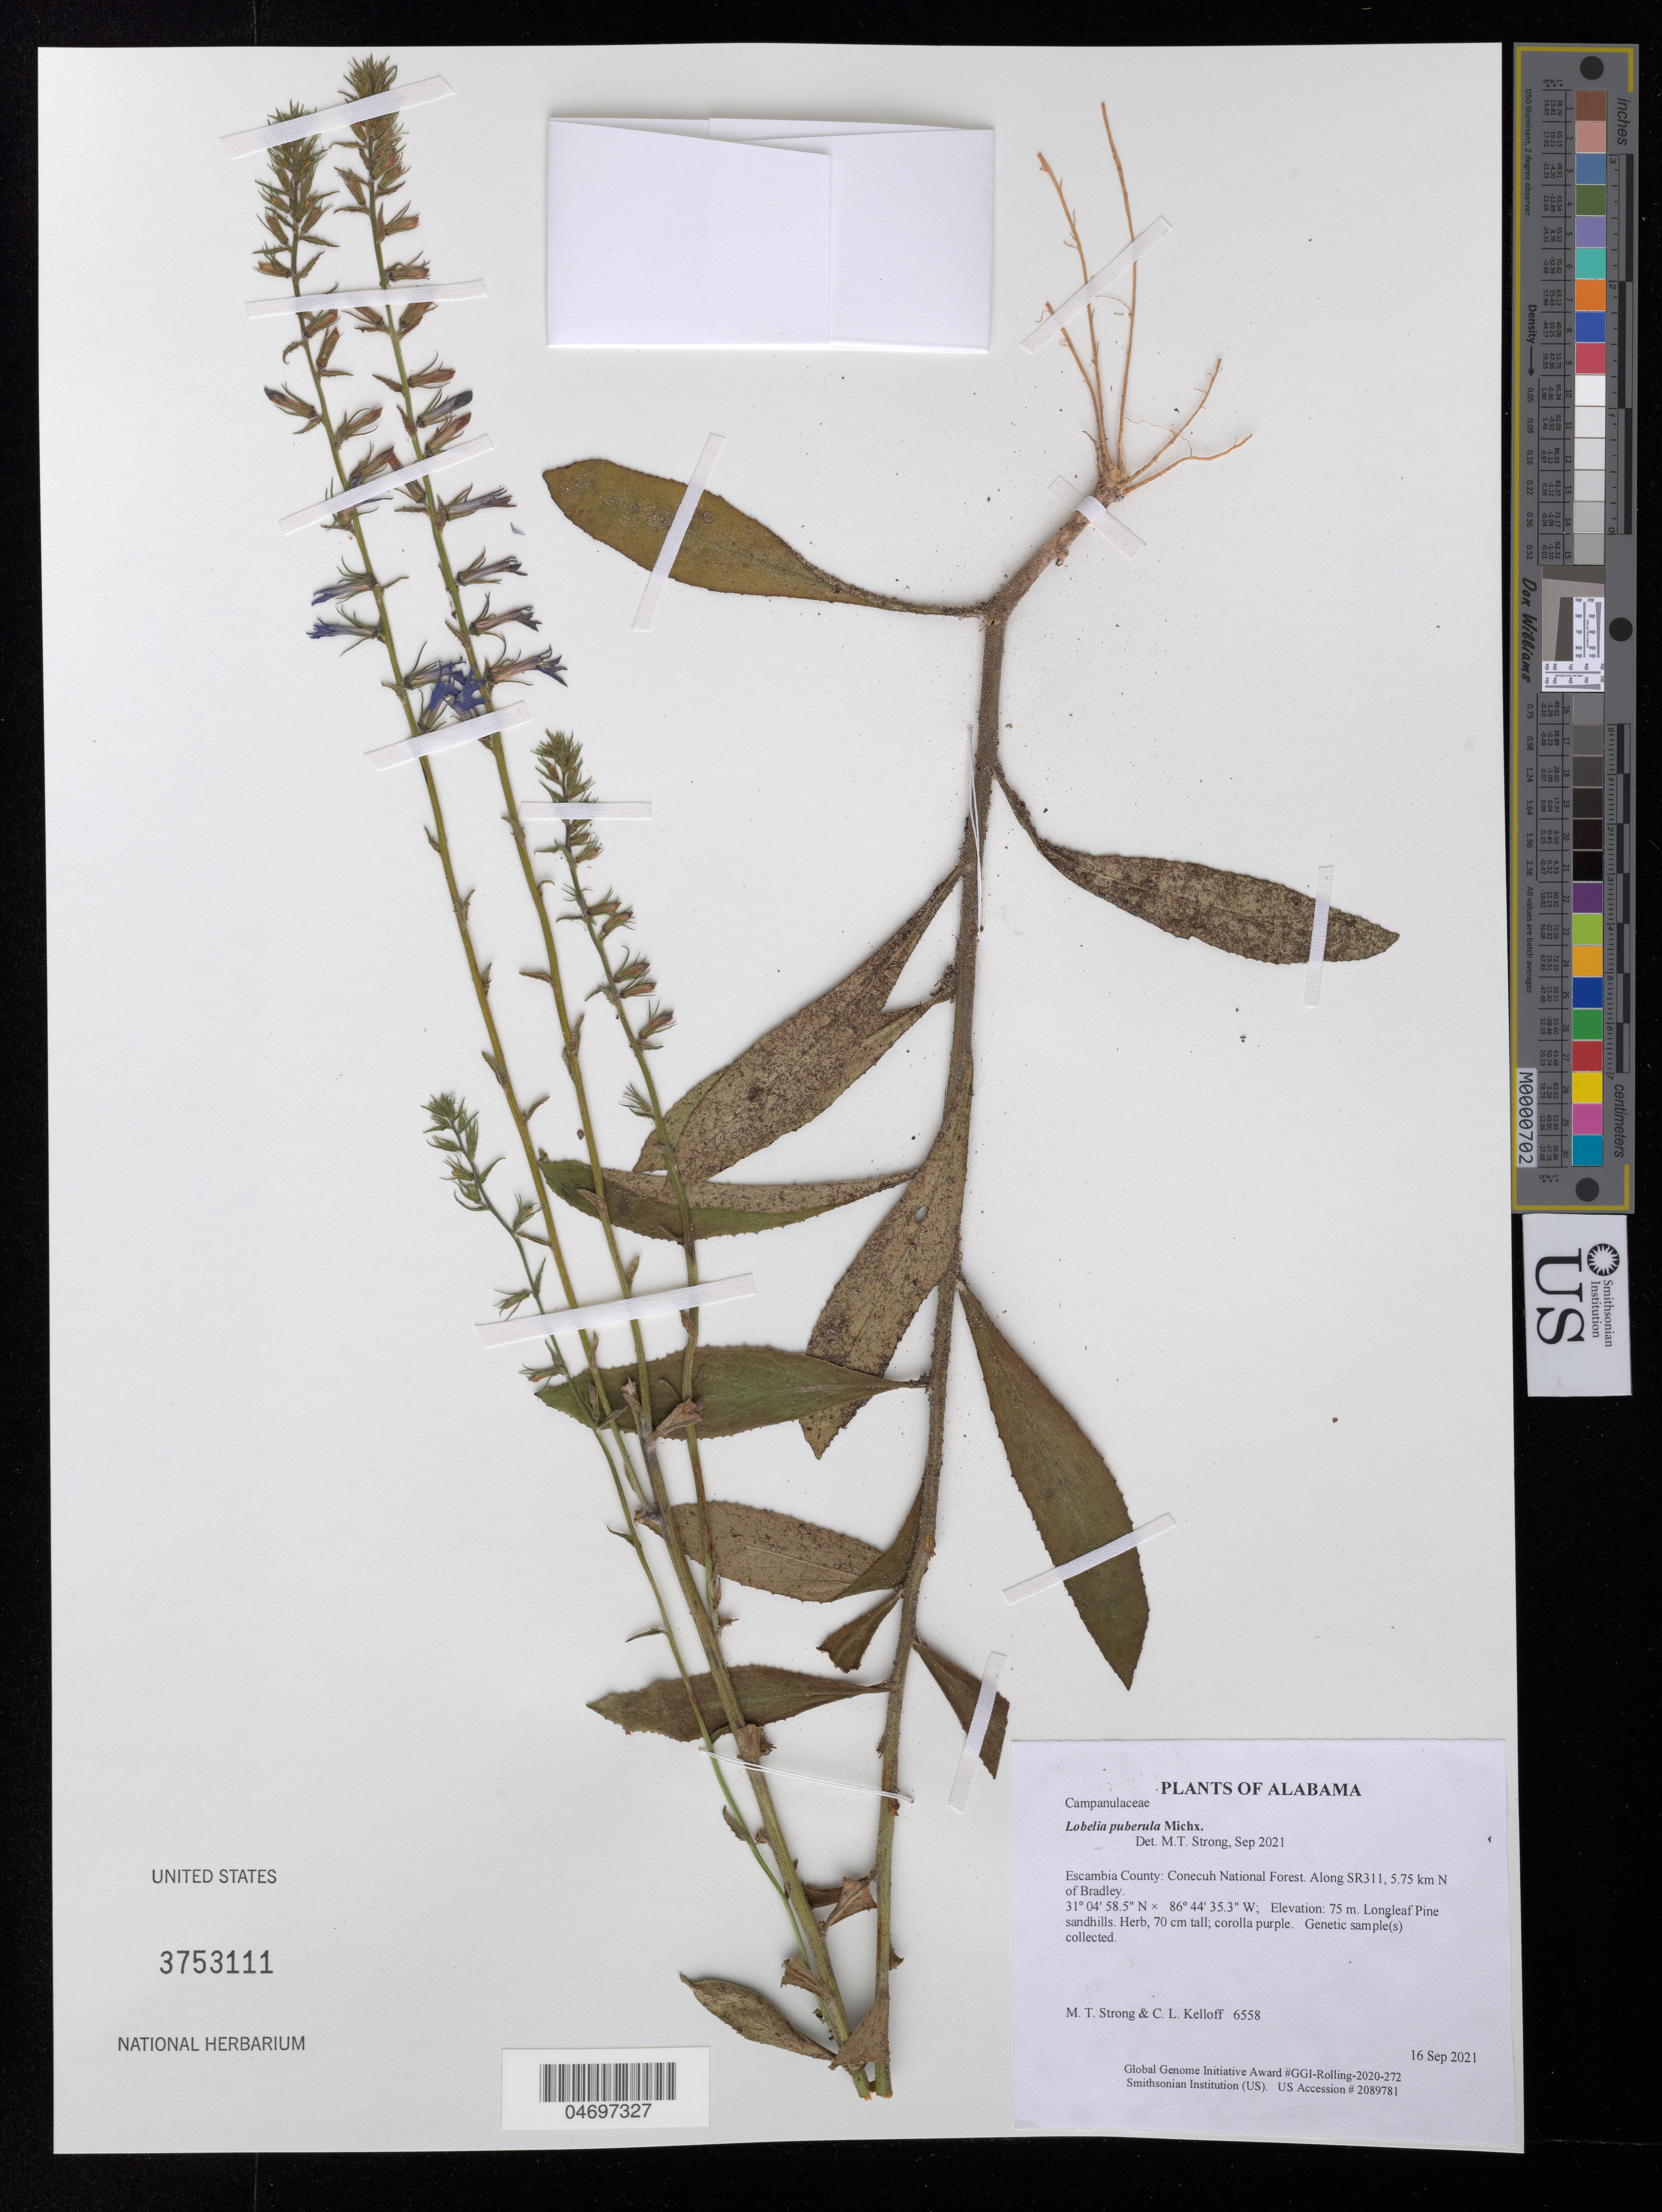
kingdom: Plantae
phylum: Tracheophyta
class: Magnoliopsida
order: Asterales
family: Campanulaceae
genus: Lobelia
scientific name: Lobelia puberula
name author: Michx.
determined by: Strong, Mark T.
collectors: M. T. Strong & C. L. Kelloff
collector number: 6558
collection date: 2021-09-16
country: United States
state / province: Alabama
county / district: Escambia County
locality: Conecuh National Forest. Along SR311, 5.75 km N of Bradley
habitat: Longleaf Pine sandhills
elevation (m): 75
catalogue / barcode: US 3753111